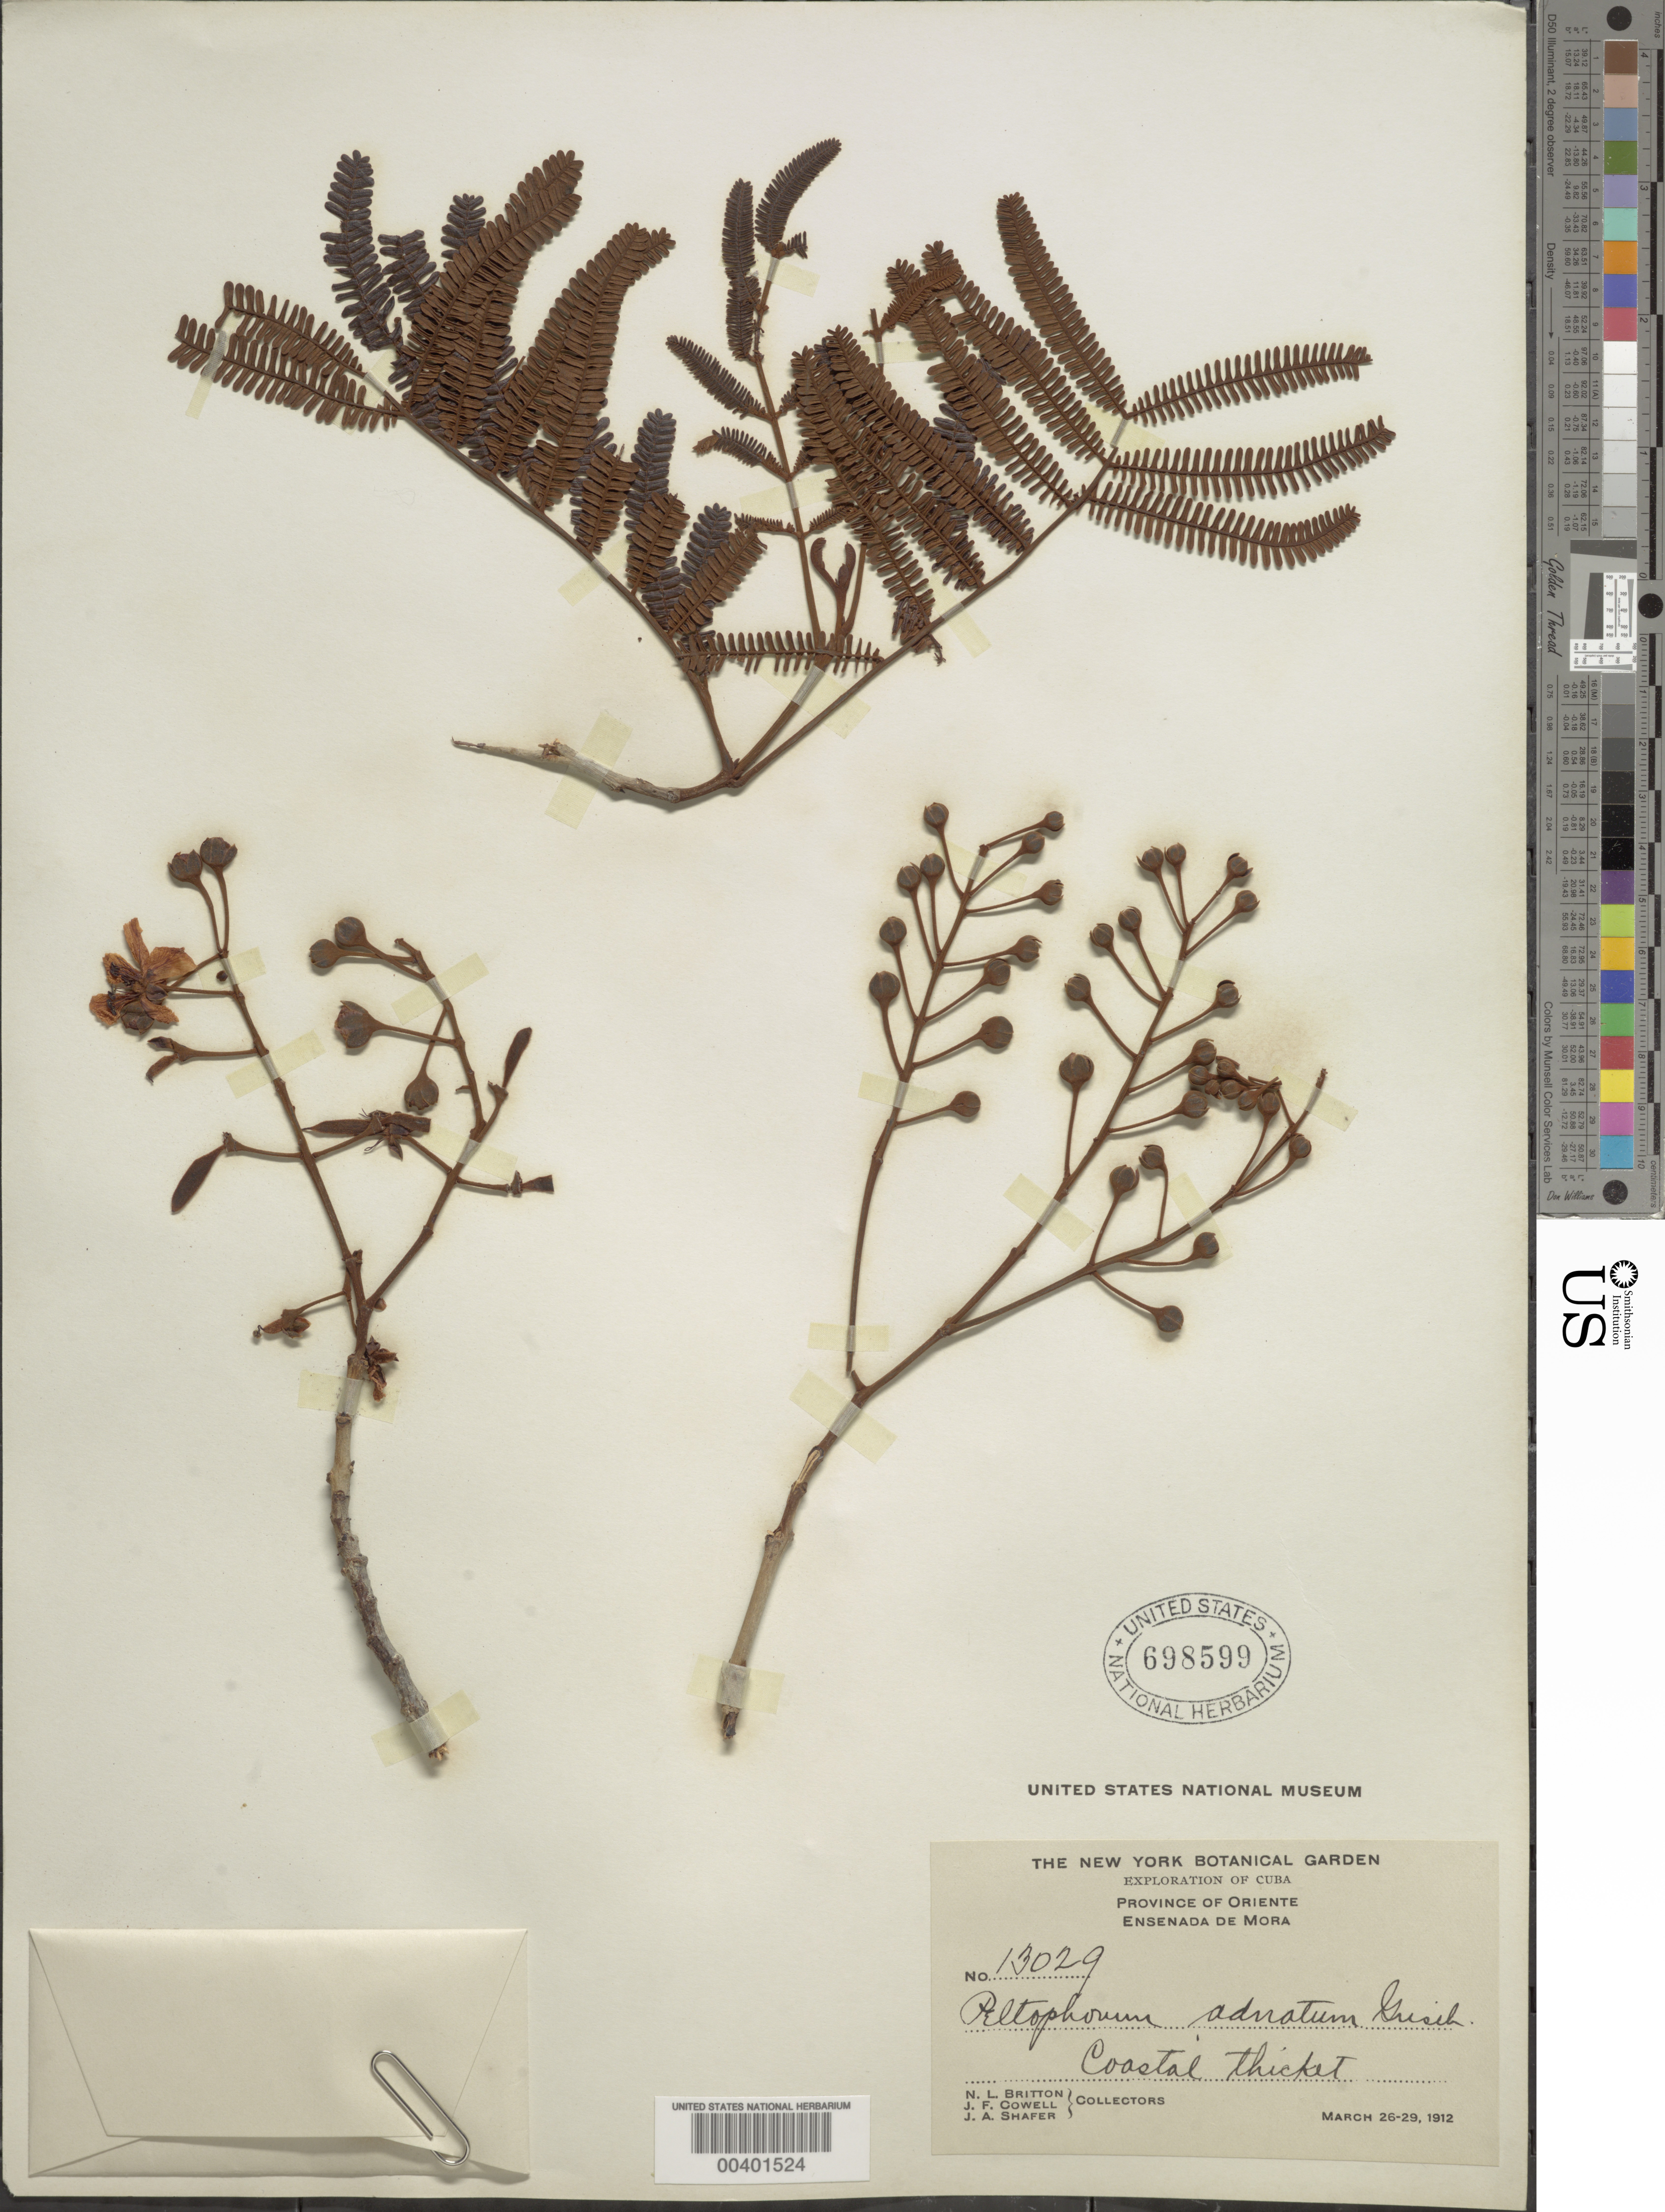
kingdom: Plantae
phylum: Tracheophyta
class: Magnoliopsida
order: Fabales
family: Fabaceae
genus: Peltophorum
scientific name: Peltophorum adnatum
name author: Griseb.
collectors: N. Britton, J. F. Cowell & J. A. Shafer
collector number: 13029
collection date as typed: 26 Mar 1912 to 29 Mar 1912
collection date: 1912-03-26/1912-03-29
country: Cuba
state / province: Oriente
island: Greater Antilles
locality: Ensenada de mora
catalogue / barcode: US 698599